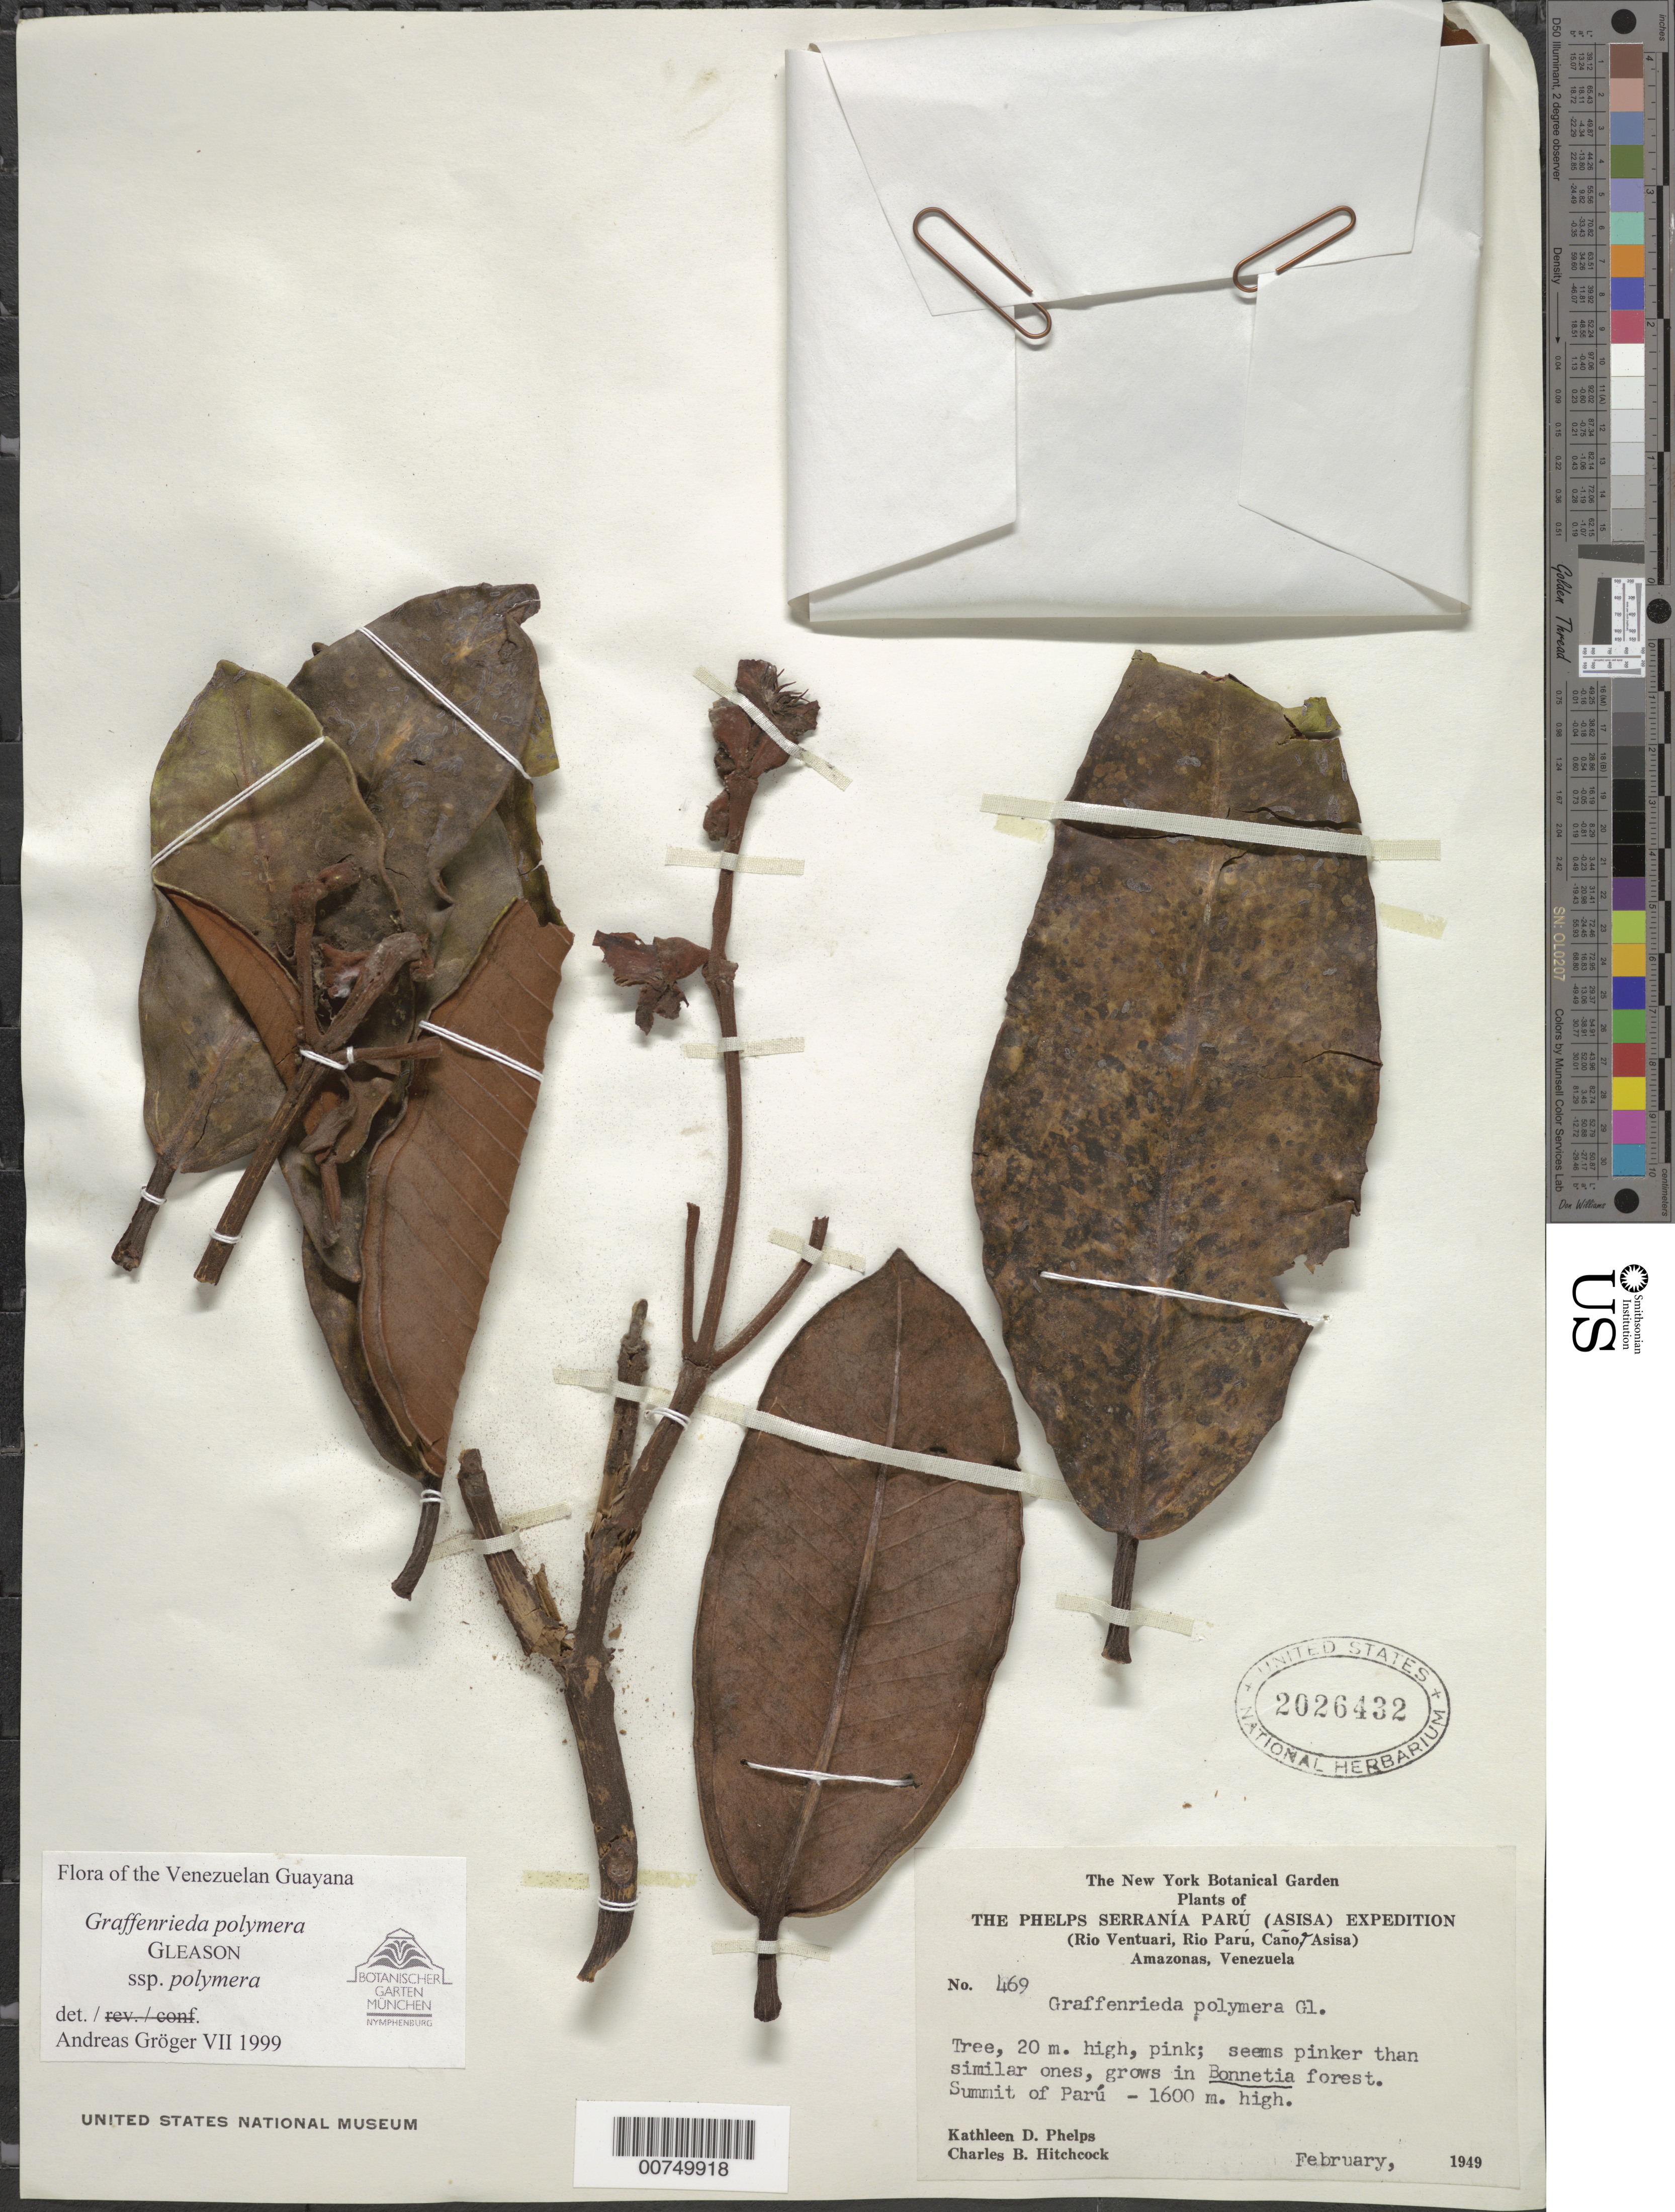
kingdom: Plantae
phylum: Tracheophyta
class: Magnoliopsida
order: Myrtales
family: Melastomataceae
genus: Graffenrieda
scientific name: Graffenrieda polymera subsp. polymera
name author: Gleason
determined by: Gröger, A.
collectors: K. D. Phelps & C. B. Hitchcock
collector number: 469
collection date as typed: Feb-49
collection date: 1949-02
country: Venezuela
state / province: Amazonas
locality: Serranía Parú, summit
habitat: In Bonnetia forest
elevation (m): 1600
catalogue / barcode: US 2026432